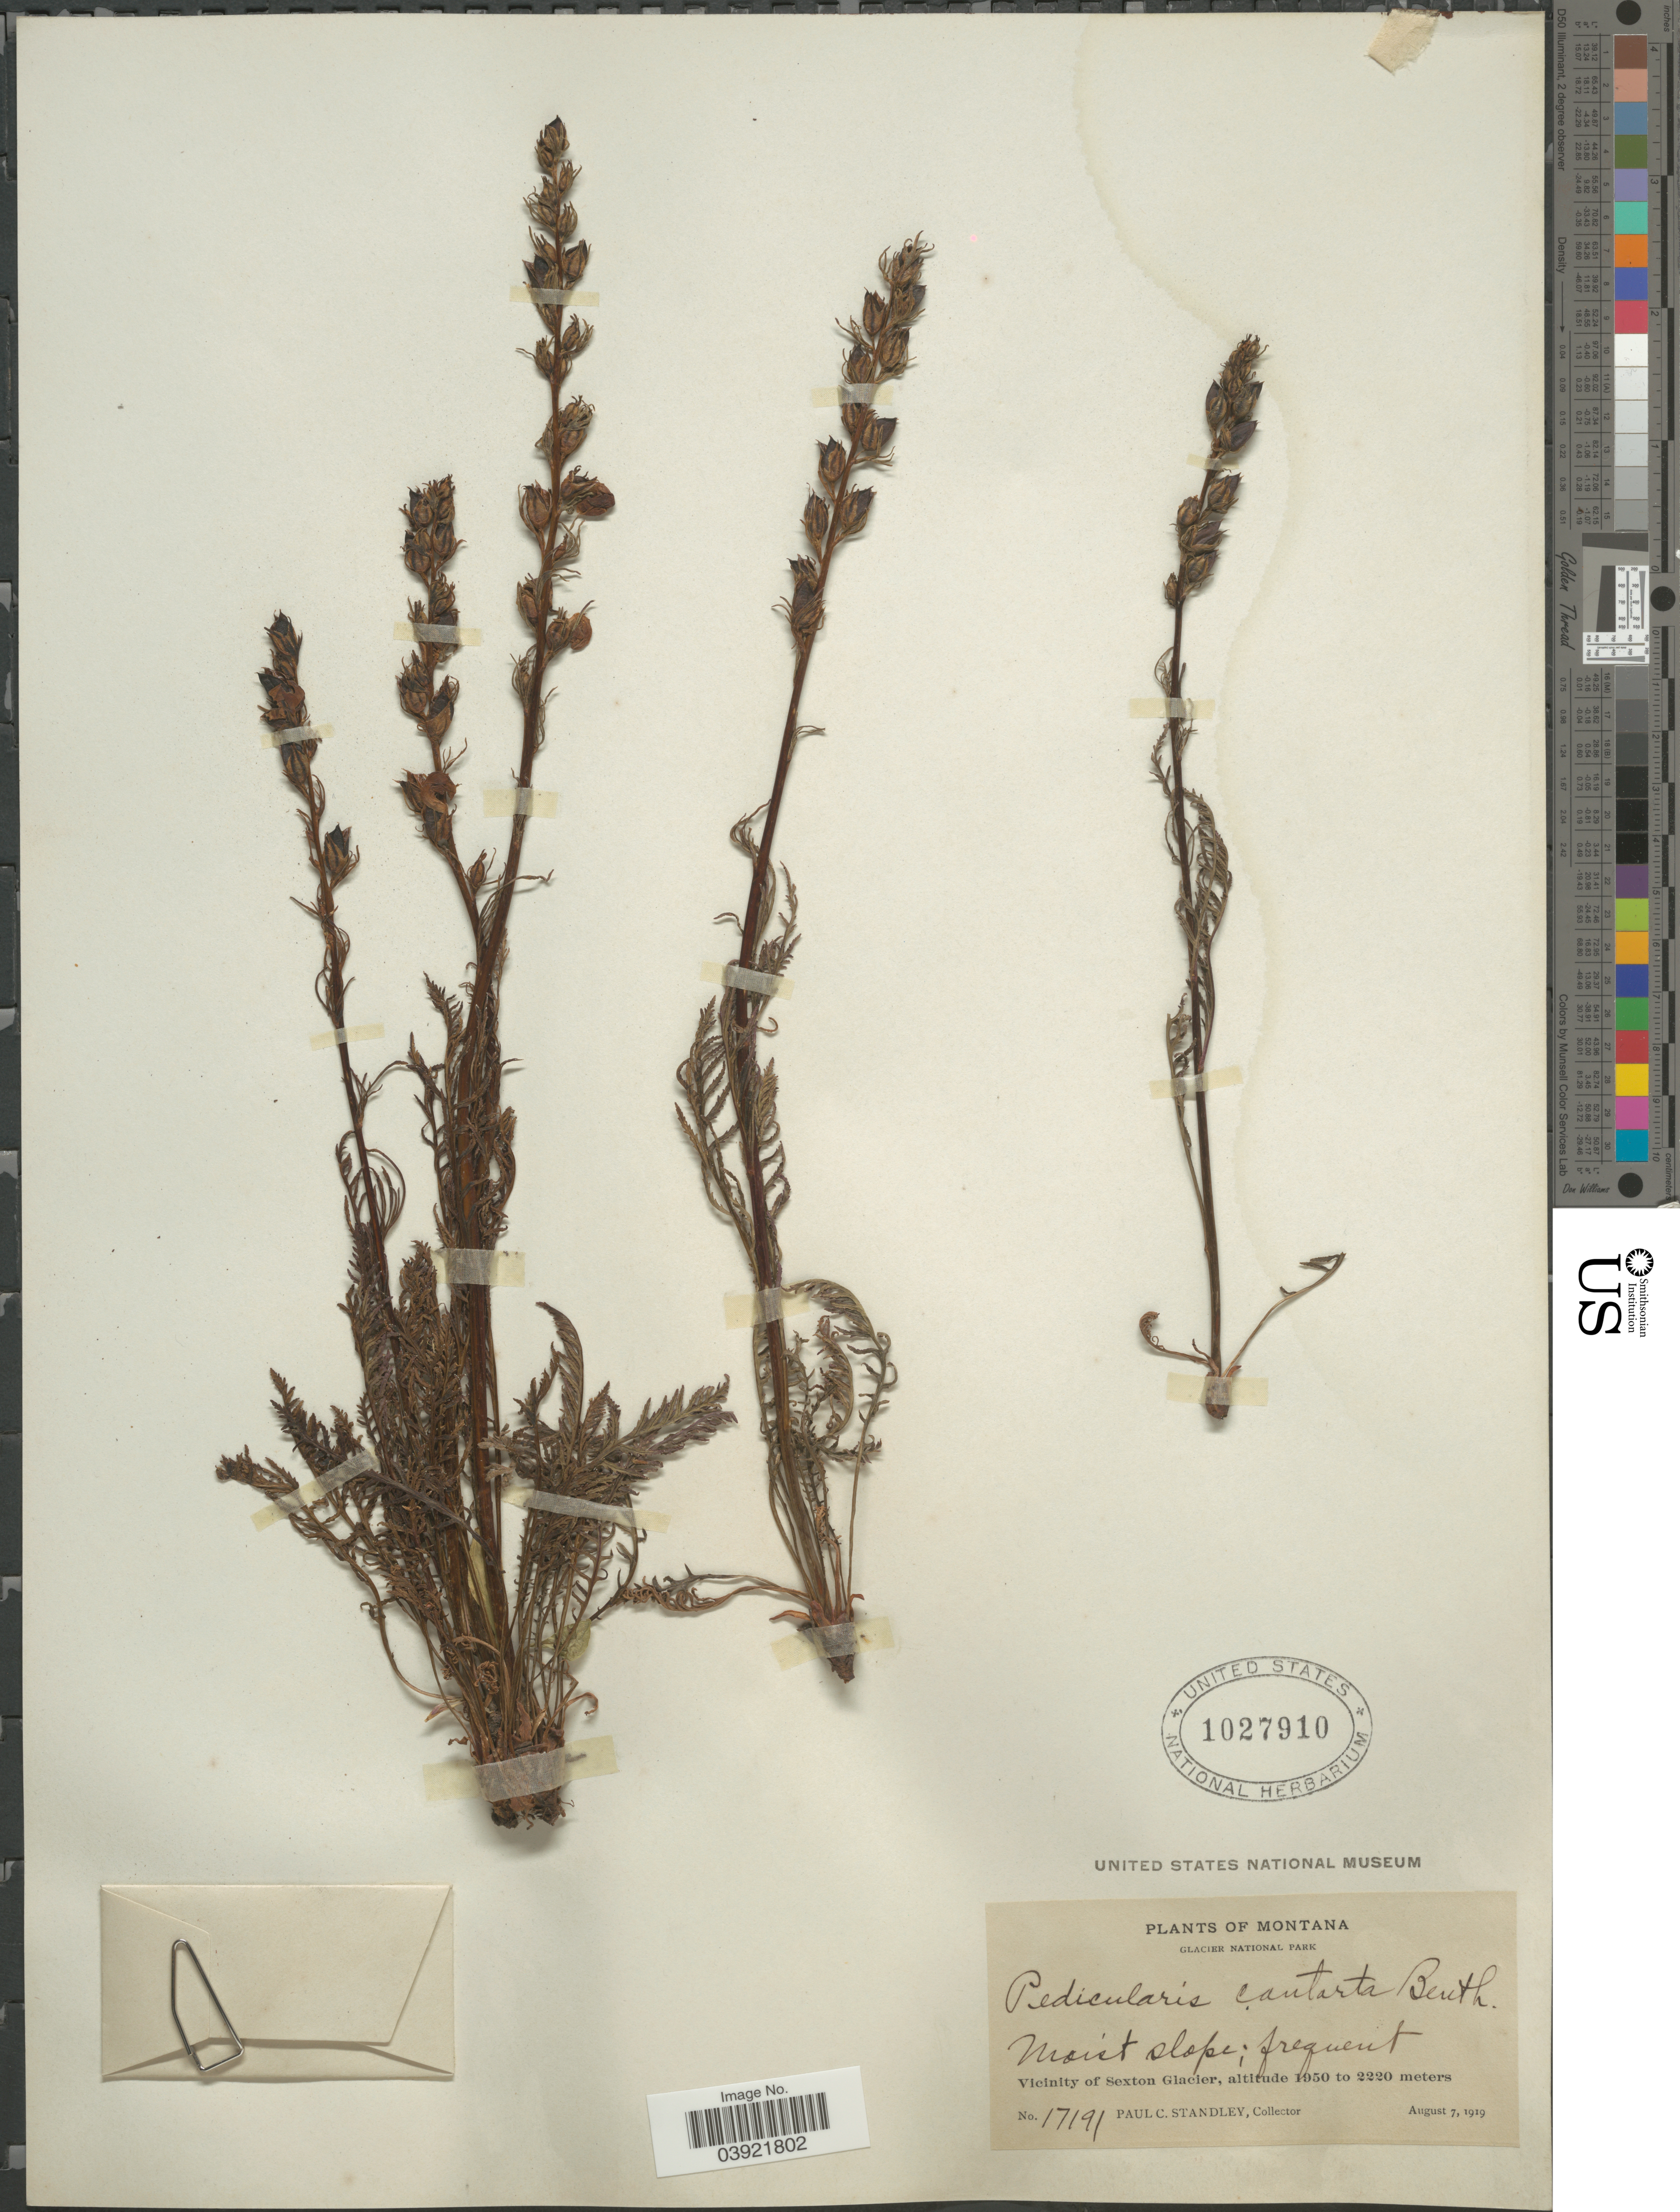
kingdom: Plantae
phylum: Tracheophyta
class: Magnoliopsida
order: Lamiales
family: Orobanchaceae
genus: Pedicularis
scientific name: Pedicularis contorta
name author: Benth.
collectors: P. C. Standley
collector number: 17191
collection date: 1919-08-07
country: United States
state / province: Montana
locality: Glacier National Park. Vicinity of Sexton Glacier.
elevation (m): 1950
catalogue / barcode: US 1027910